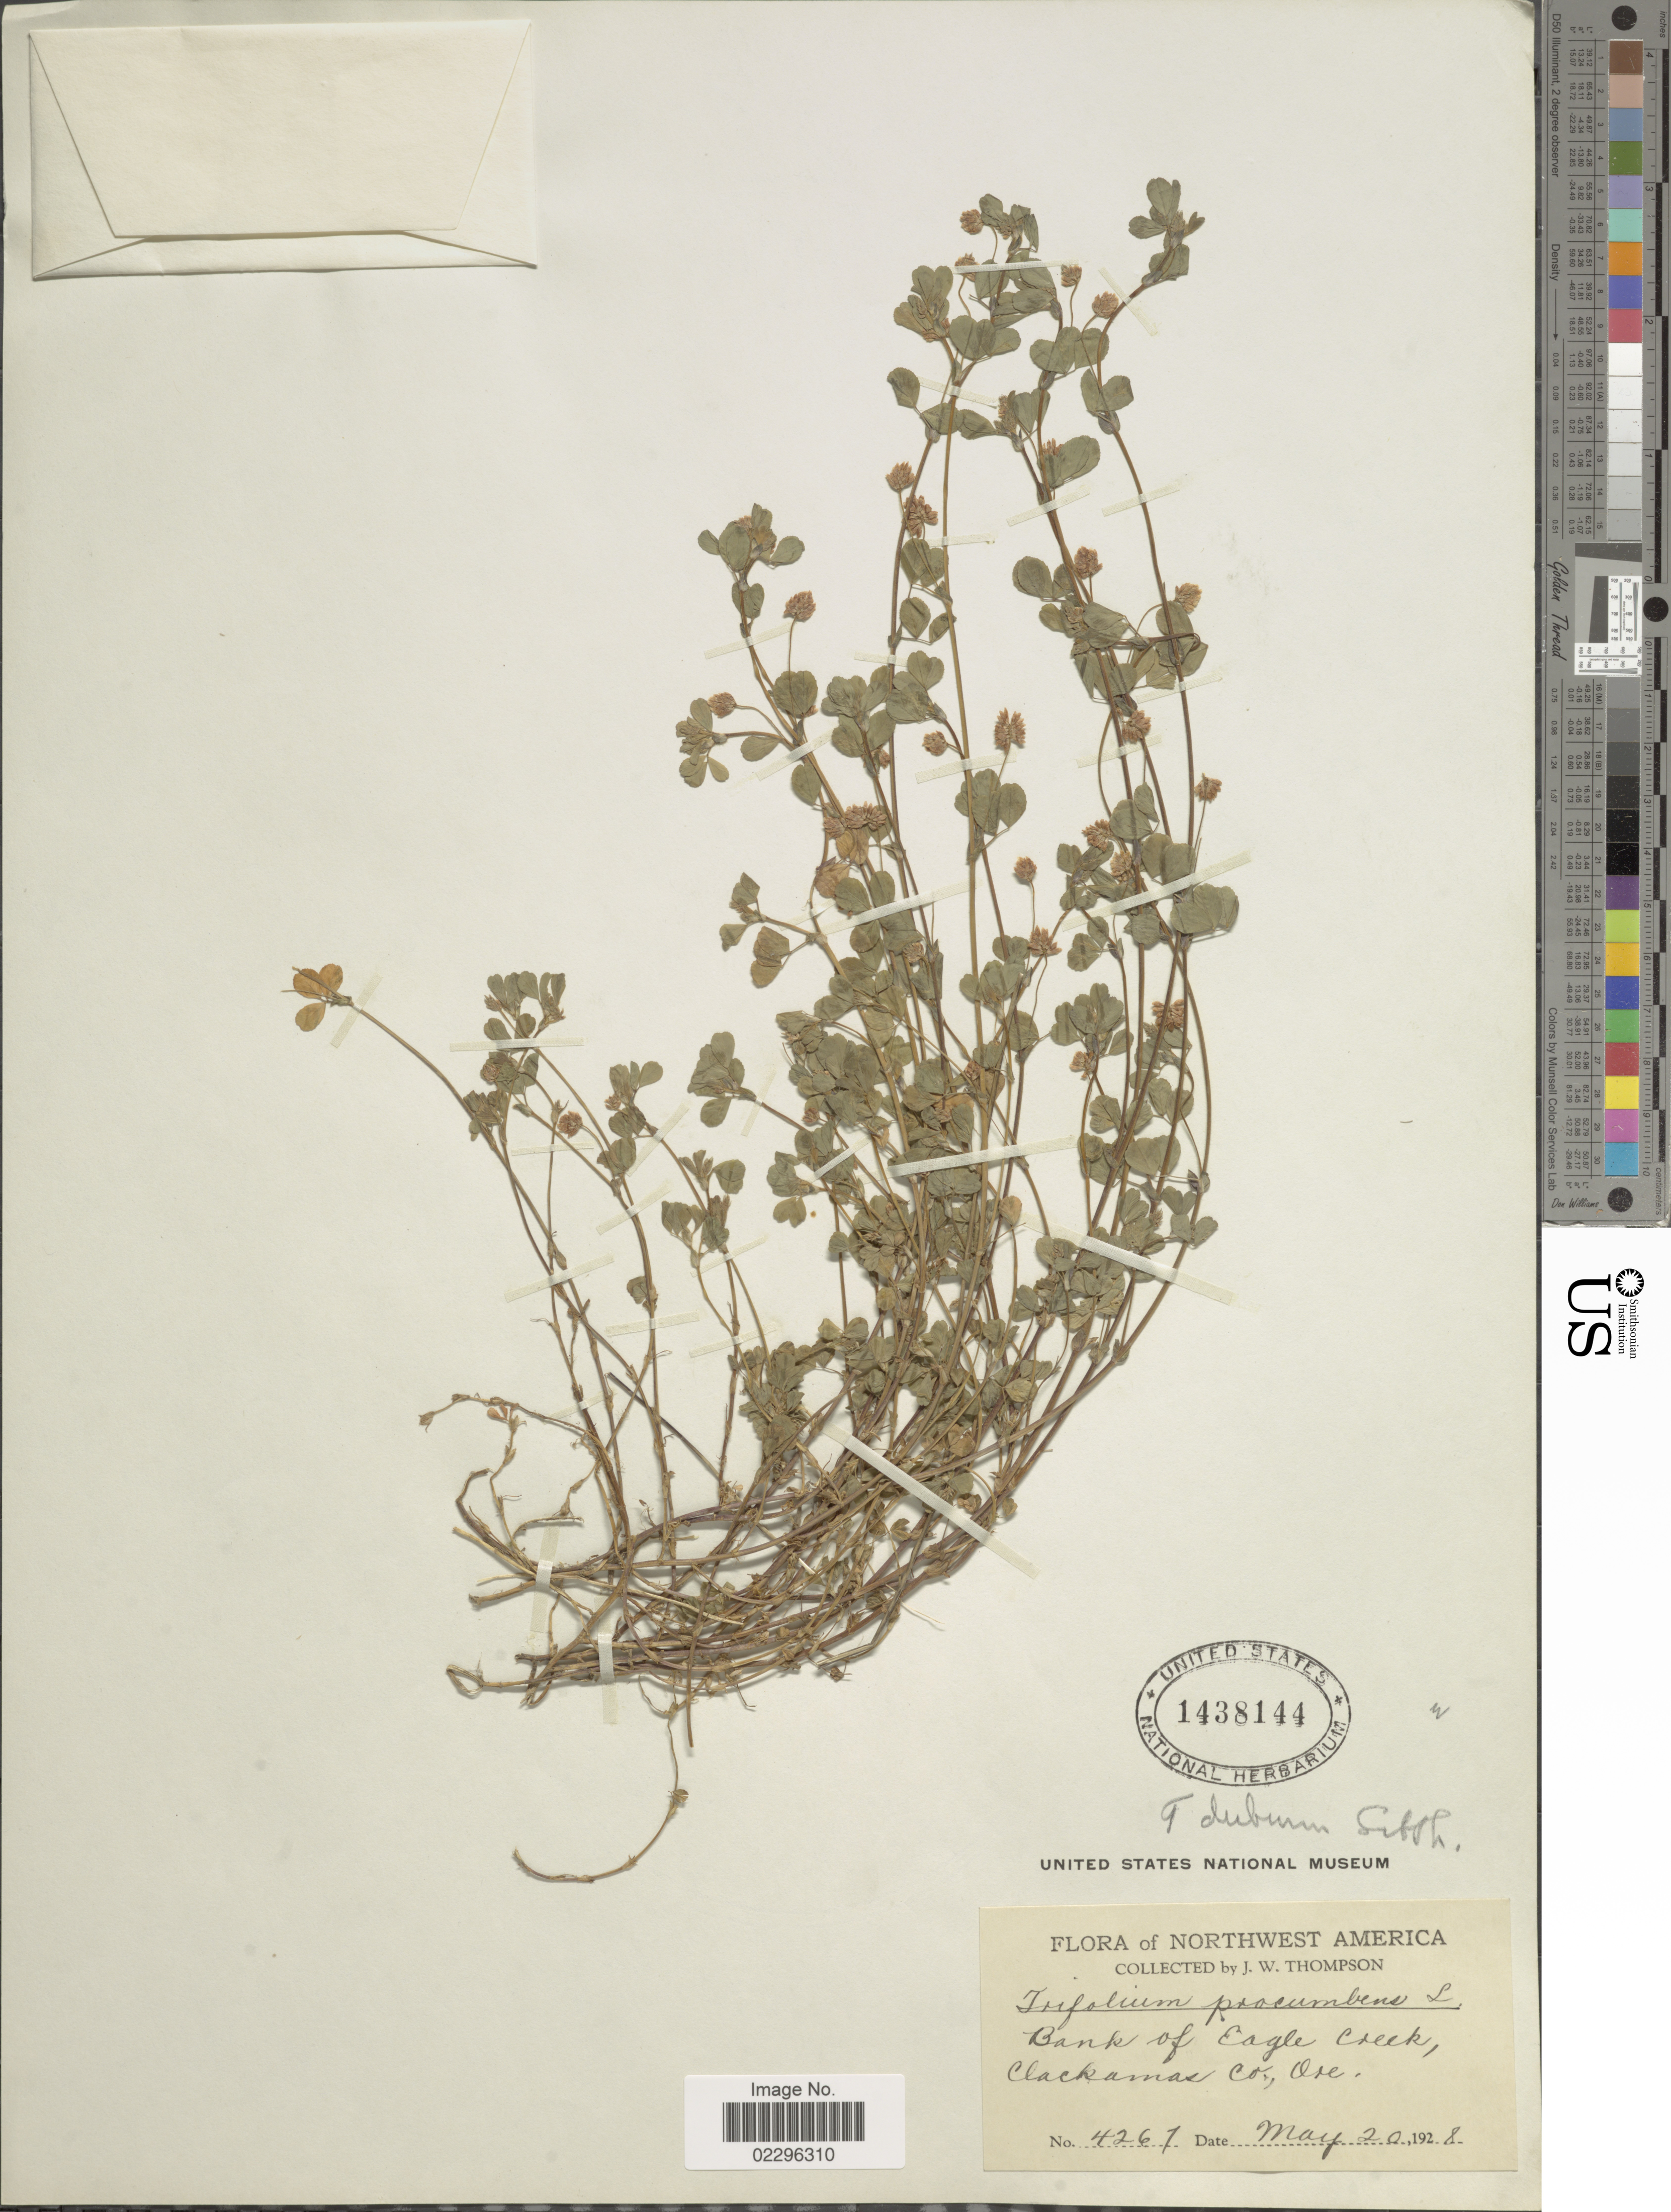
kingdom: Plantae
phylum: Tracheophyta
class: Magnoliopsida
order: Fabales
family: Fabaceae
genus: Trifolium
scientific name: Trifolium dubium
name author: Sibth.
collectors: J. W. Thompson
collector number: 4267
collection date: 1928-05-20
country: United States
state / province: Oregon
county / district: Clackamas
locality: Northwest America. Bank of Eagle Creek, Clackamas Co., Ore.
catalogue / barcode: US 1438144